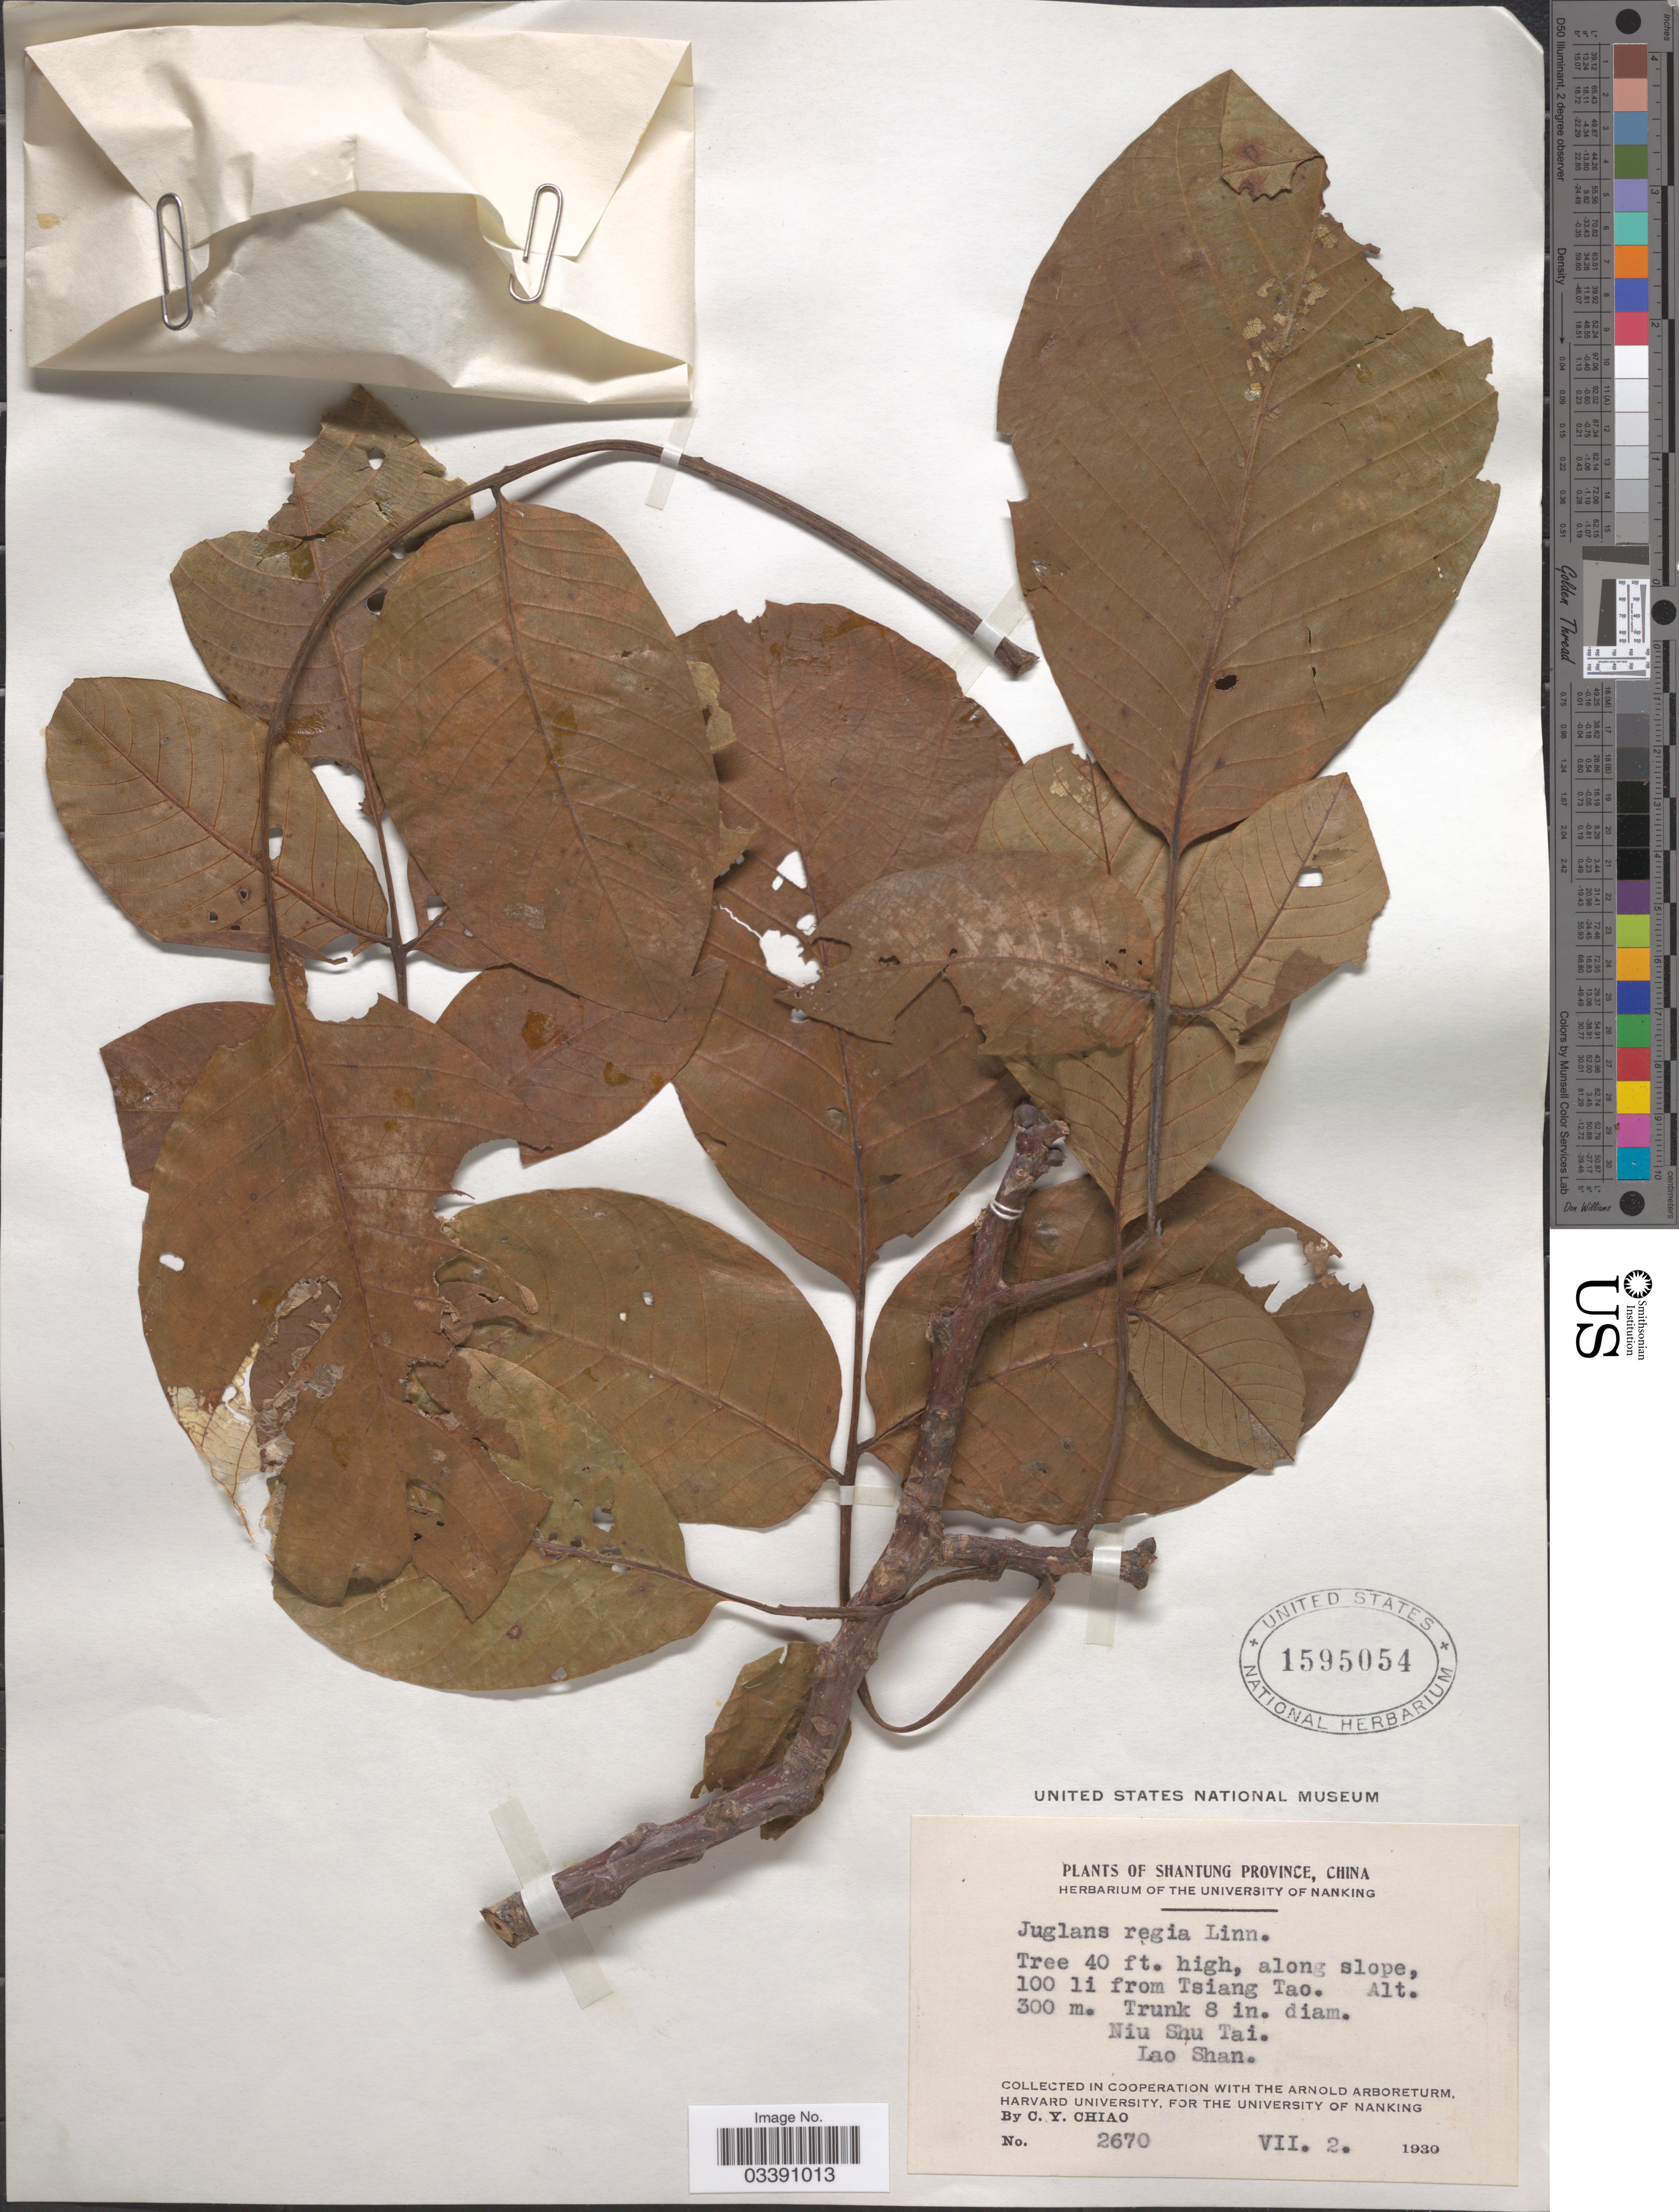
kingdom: Plantae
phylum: Tracheophyta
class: Magnoliopsida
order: Fagales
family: Juglandaceae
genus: Juglans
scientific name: Juglans regia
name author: L.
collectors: C. Y. Chiao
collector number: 2670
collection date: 1930-07-02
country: China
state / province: Shandong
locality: Shantung Province. 100 li from Tsiang Tao. Niu Shu Tai. Lao Shan.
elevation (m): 300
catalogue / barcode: US 1595054